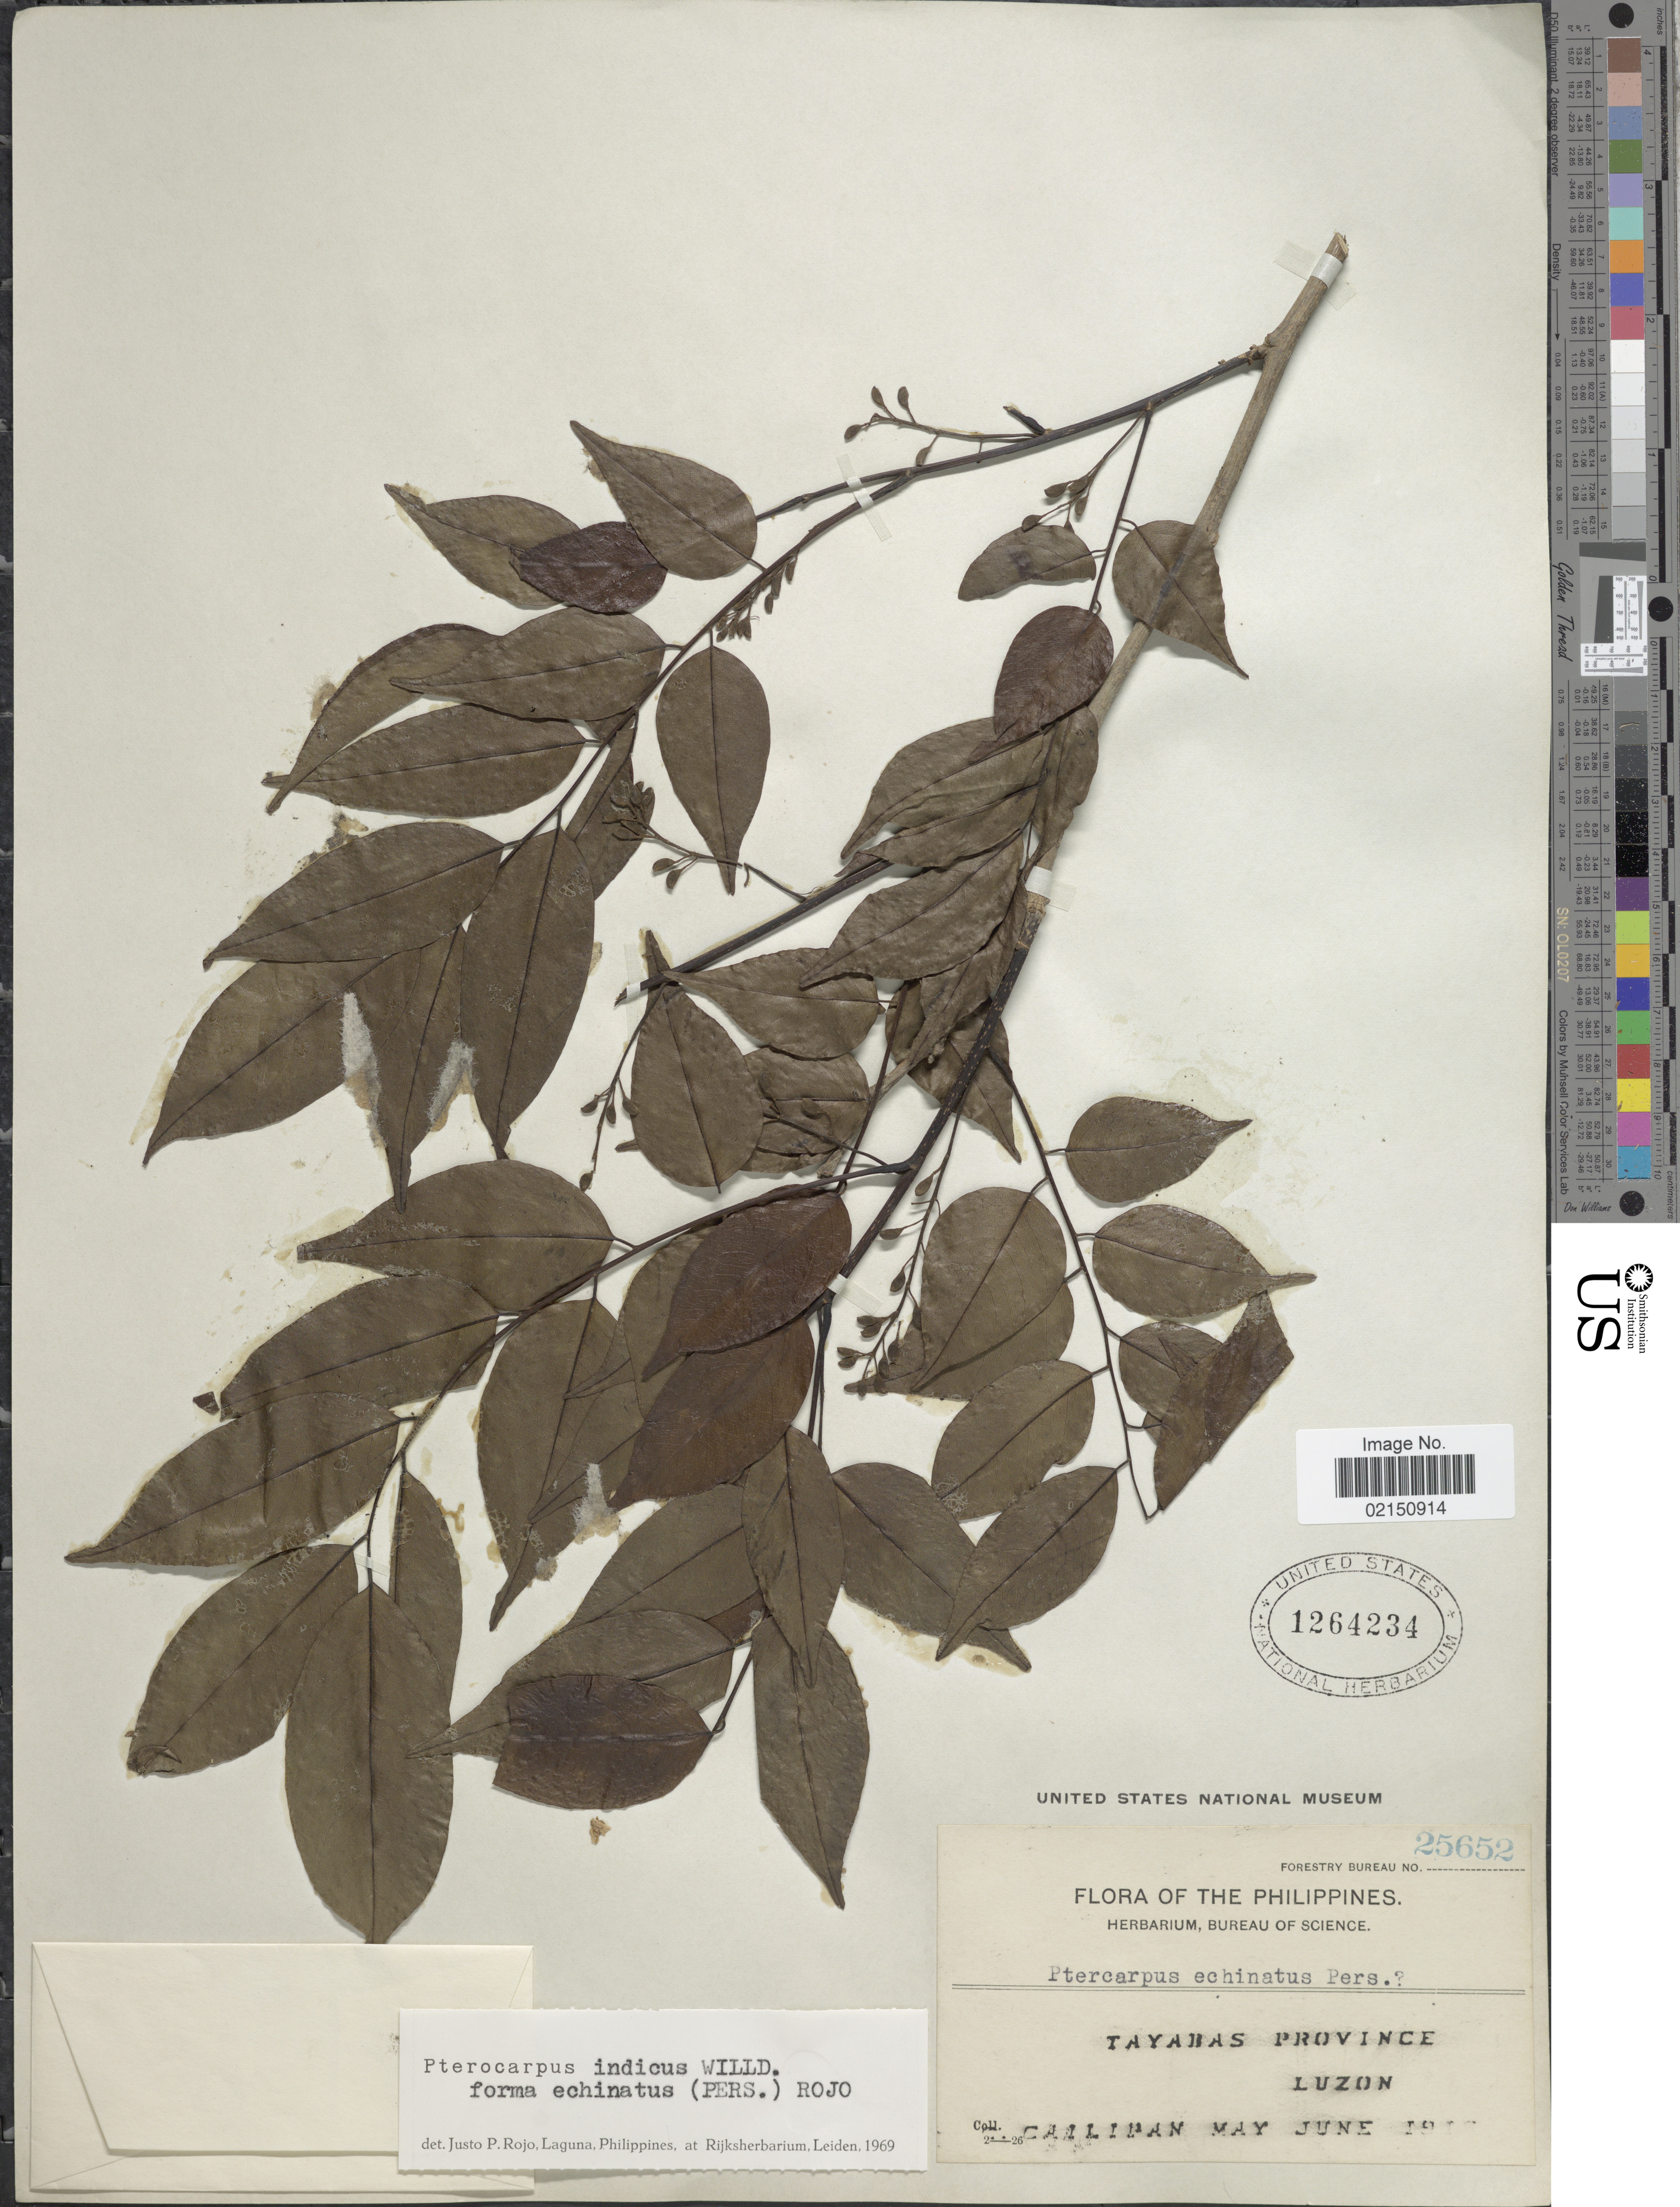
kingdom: Plantae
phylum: Tracheophyta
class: Magnoliopsida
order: Fabales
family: Fabaceae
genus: Pterocarpus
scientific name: Pterocarpus echinatus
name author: Pers.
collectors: C. Cailipan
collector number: Forestry Bureau 25652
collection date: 1916-05/1916-06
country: Philippines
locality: Tayabas Province, Luzon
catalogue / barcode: US 1264234